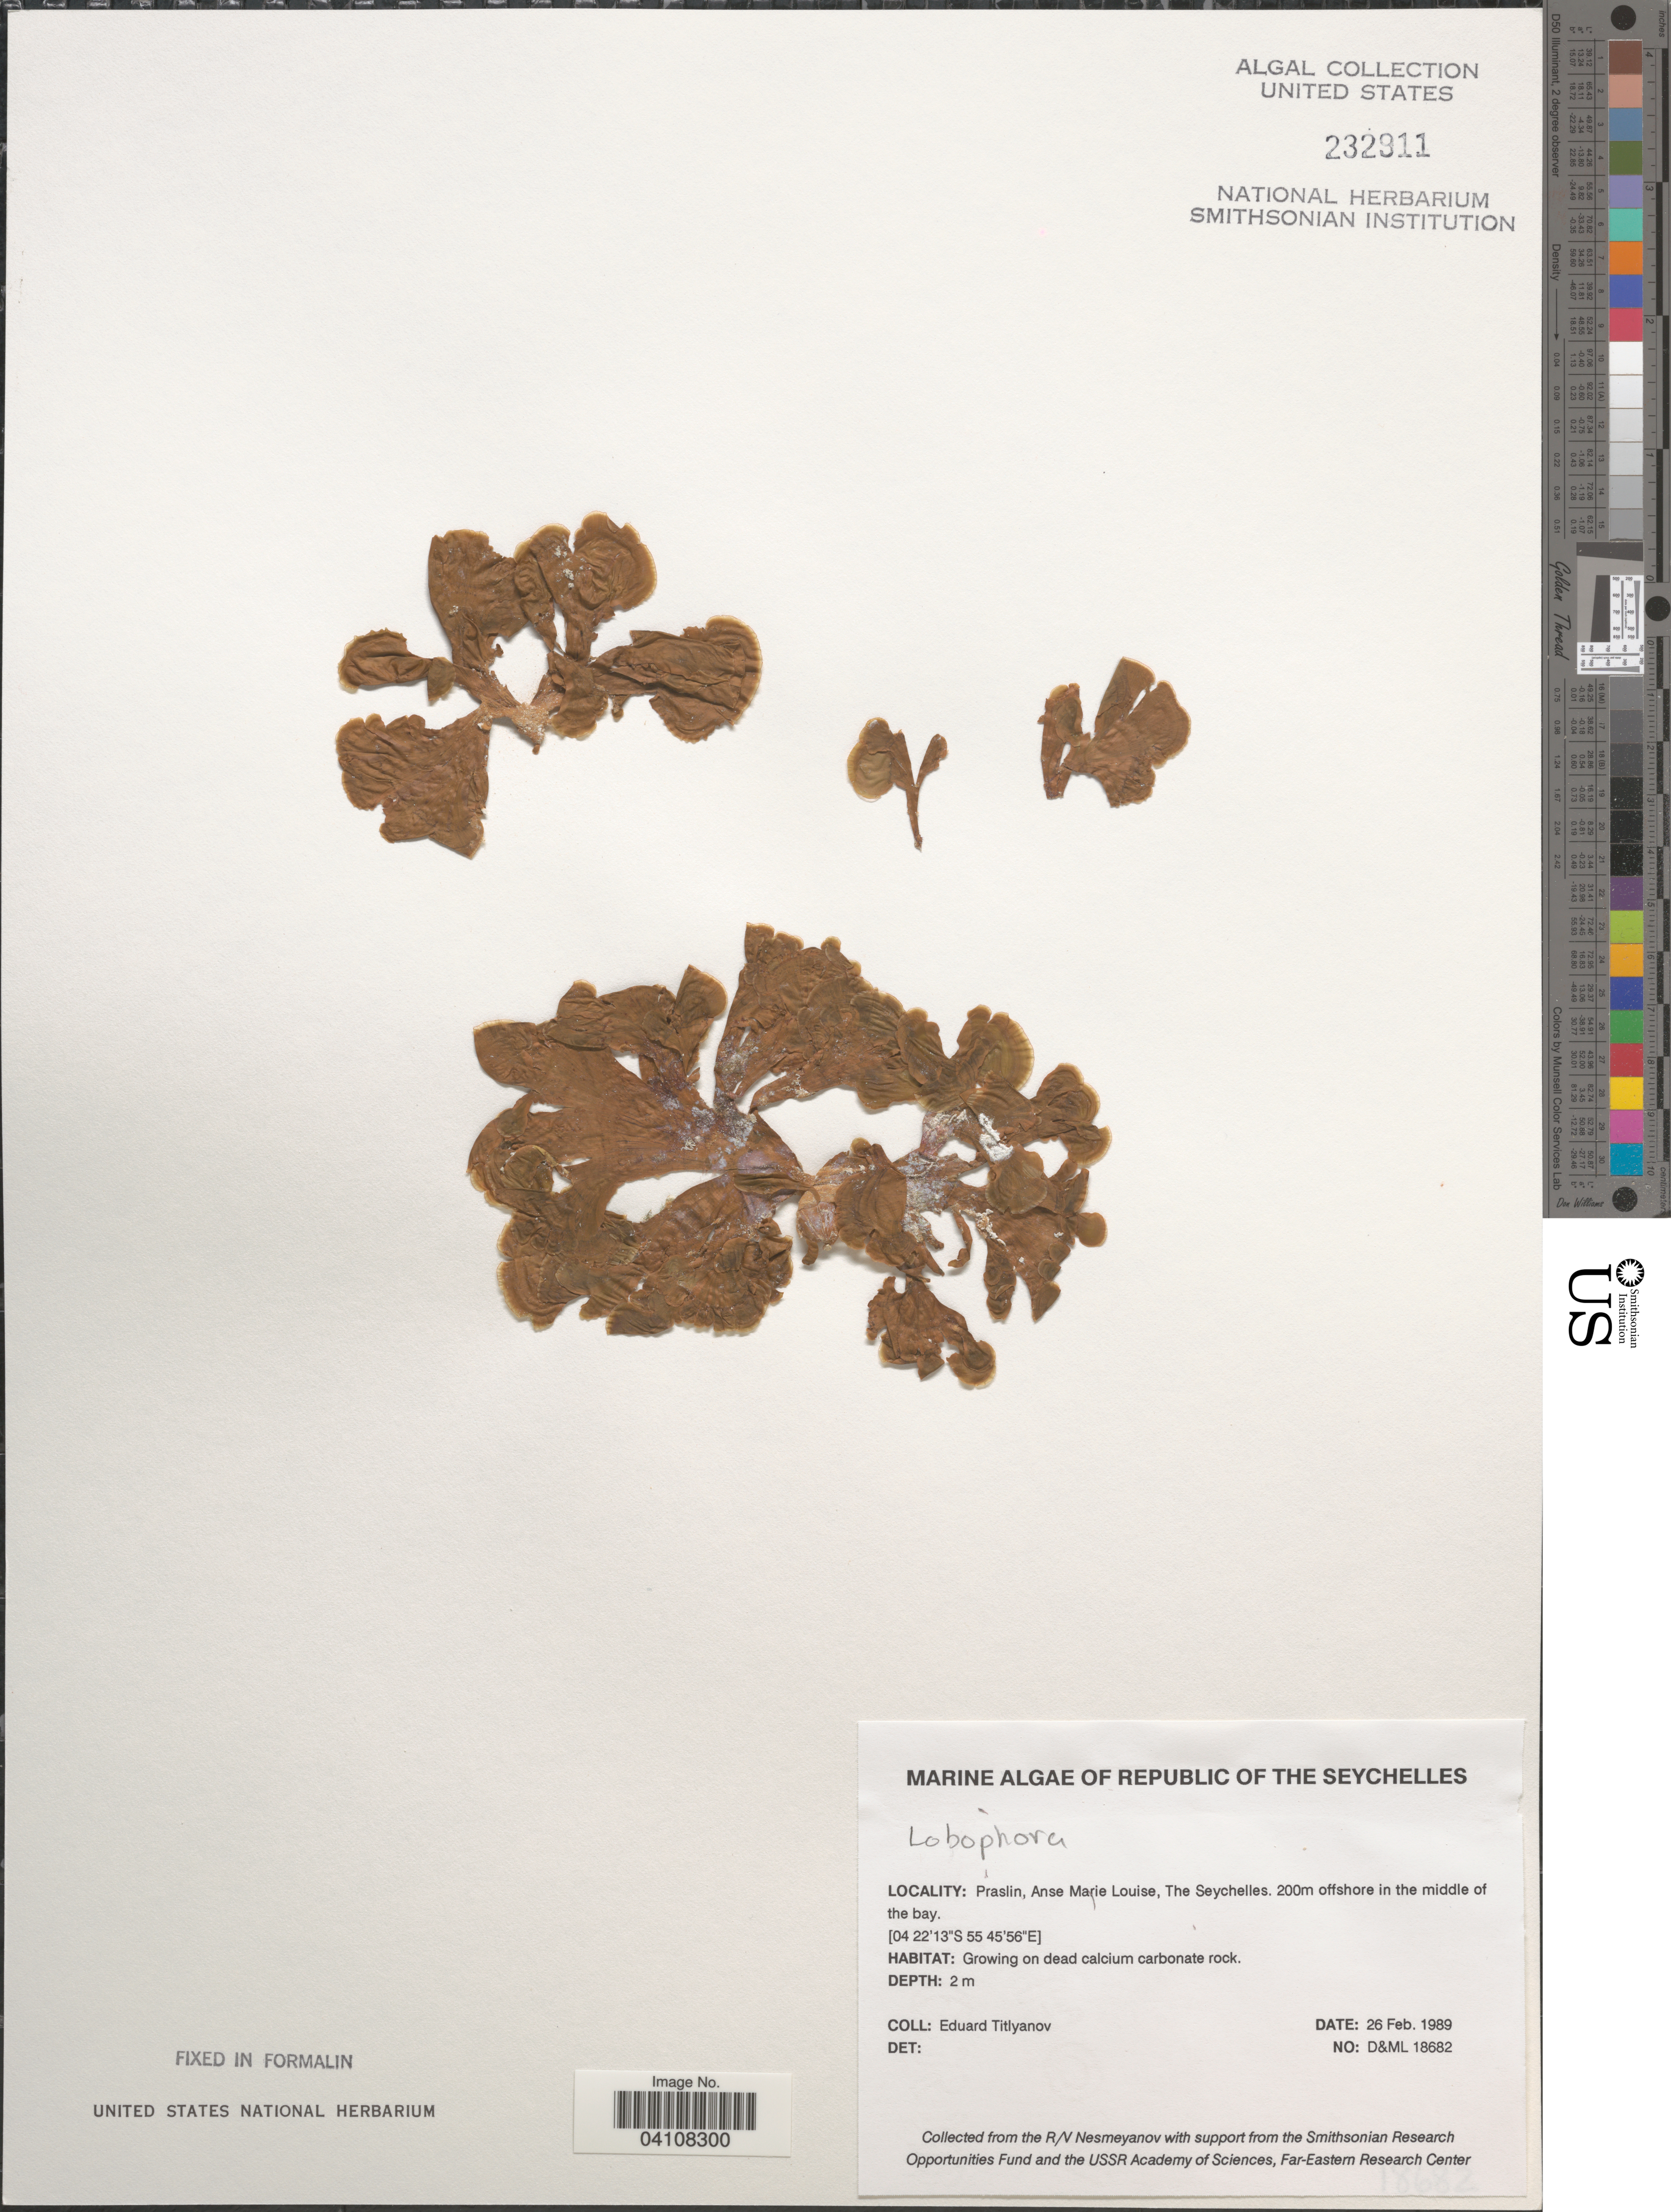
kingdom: Chromista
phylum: Ochrophyta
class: Phaeophyceae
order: Dictyotales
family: Dictyotaceae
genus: Lobophora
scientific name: Lobophora sp.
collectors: E. Titlyanov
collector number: D&ML18682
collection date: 1989-02-26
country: Seychelles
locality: Republic of The Seychelles. Praslin, Anse Marie Louise. 200m offshore in the middle of the bay.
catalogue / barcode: US 232911